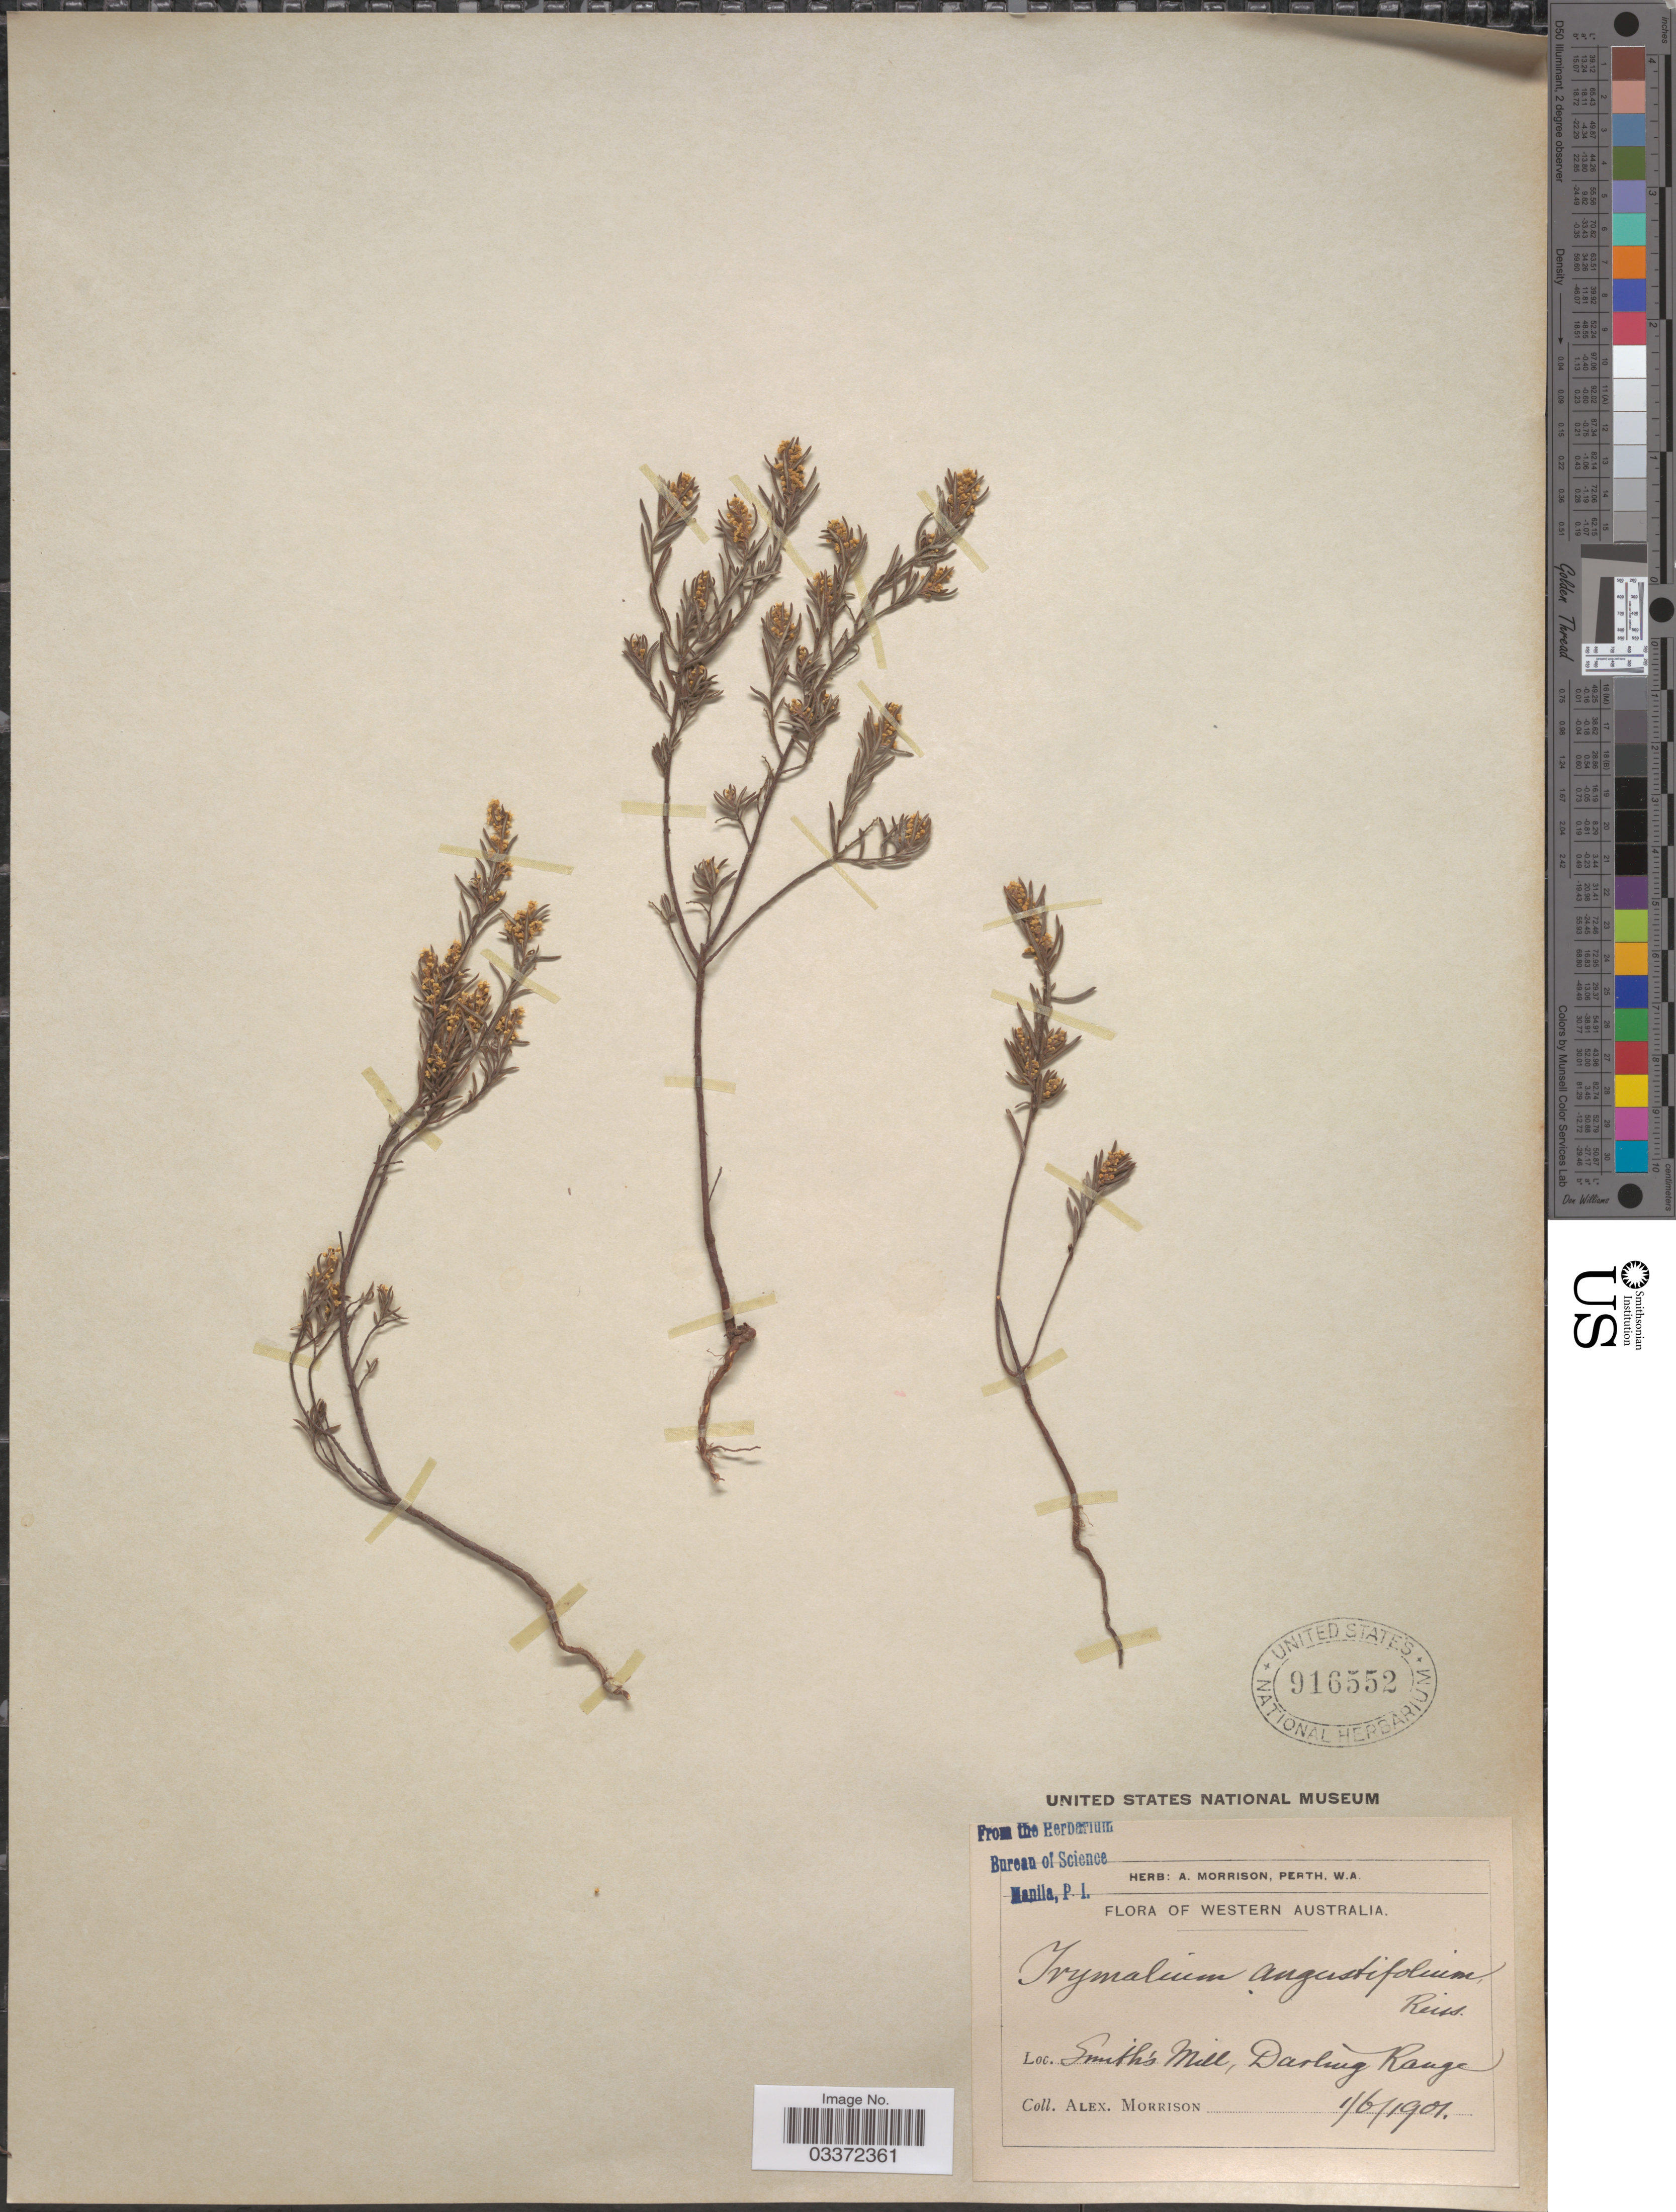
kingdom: Plantae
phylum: Tracheophyta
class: Magnoliopsida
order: Rosales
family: Rhamnaceae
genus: Trymalium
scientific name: Trymalium angustifolium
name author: Reissek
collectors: A. Morrison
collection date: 1901-06-01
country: Australia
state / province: Western Australia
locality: Smith's Mill, Darling Range.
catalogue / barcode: US 916552